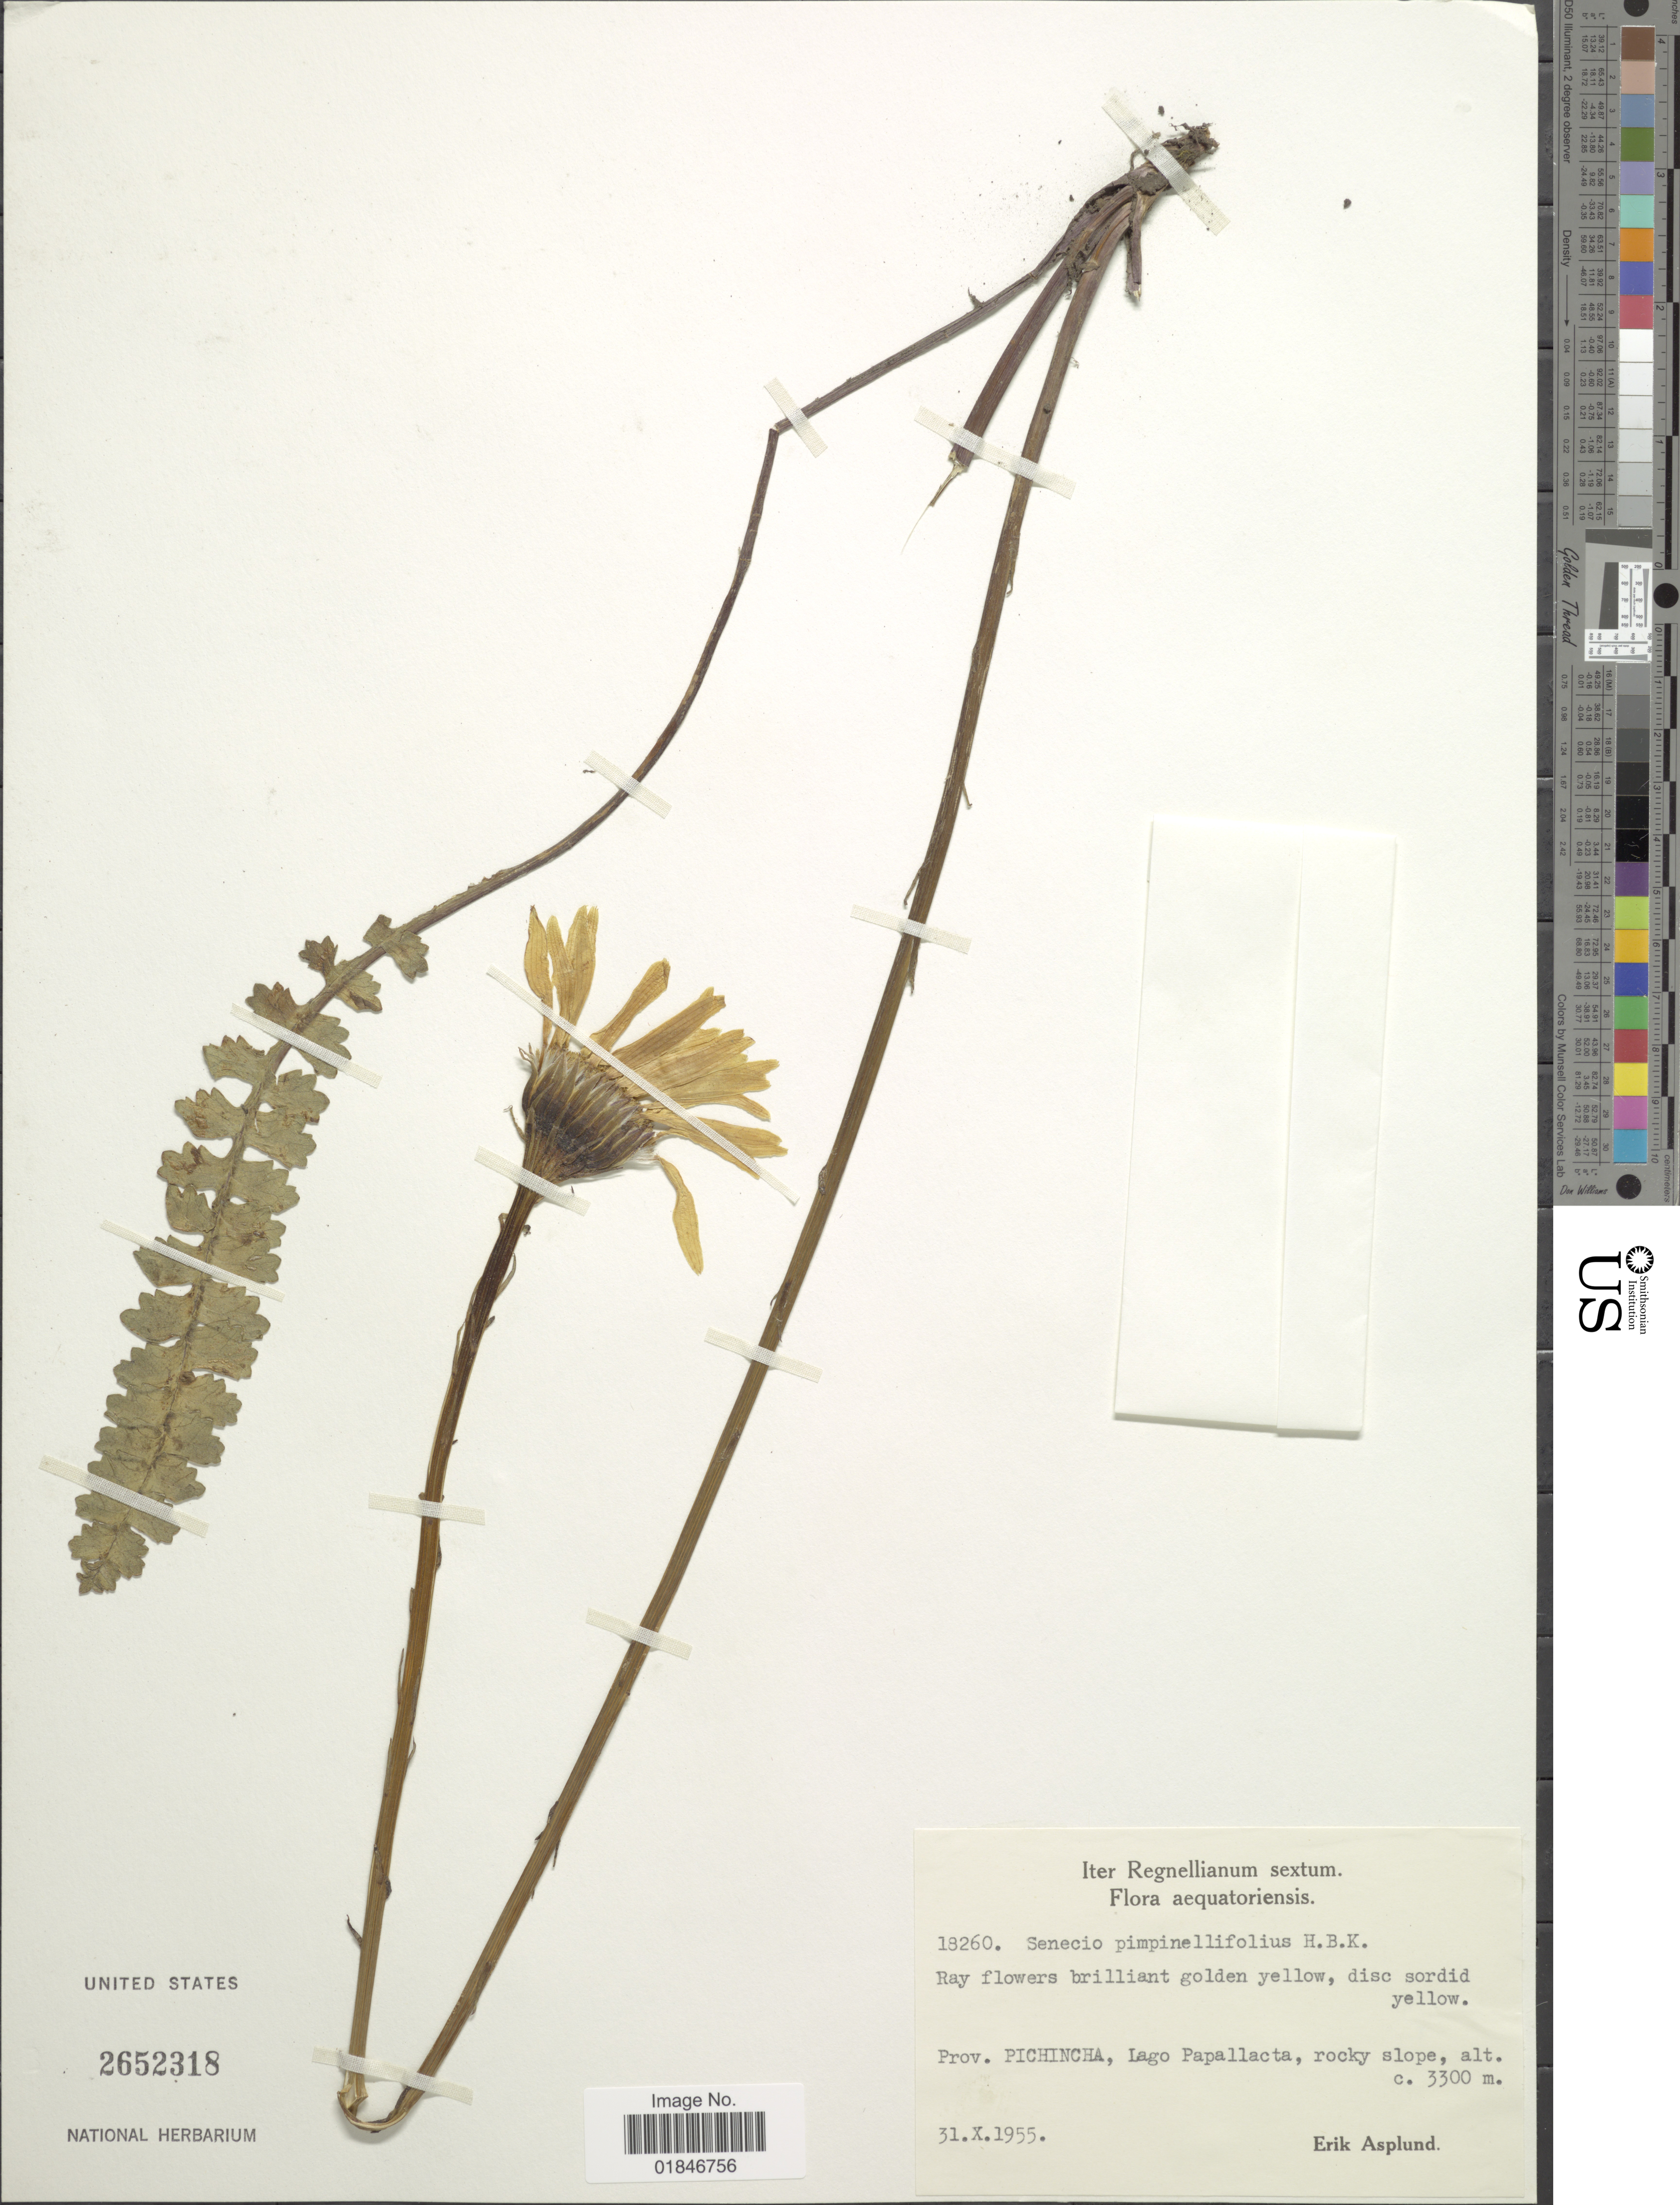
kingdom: Plantae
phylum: Tracheophyta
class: Magnoliopsida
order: Asterales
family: Asteraceae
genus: Dorobaea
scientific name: Dorobaea pimpinellifolia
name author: (Kunth) B. Nord.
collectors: E. Asplund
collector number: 18260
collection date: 1955-10-31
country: Ecuador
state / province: Pichincha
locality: Prov. Pichincha, Lago Papallacta , rocky slope.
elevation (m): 3300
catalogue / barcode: US 2652318